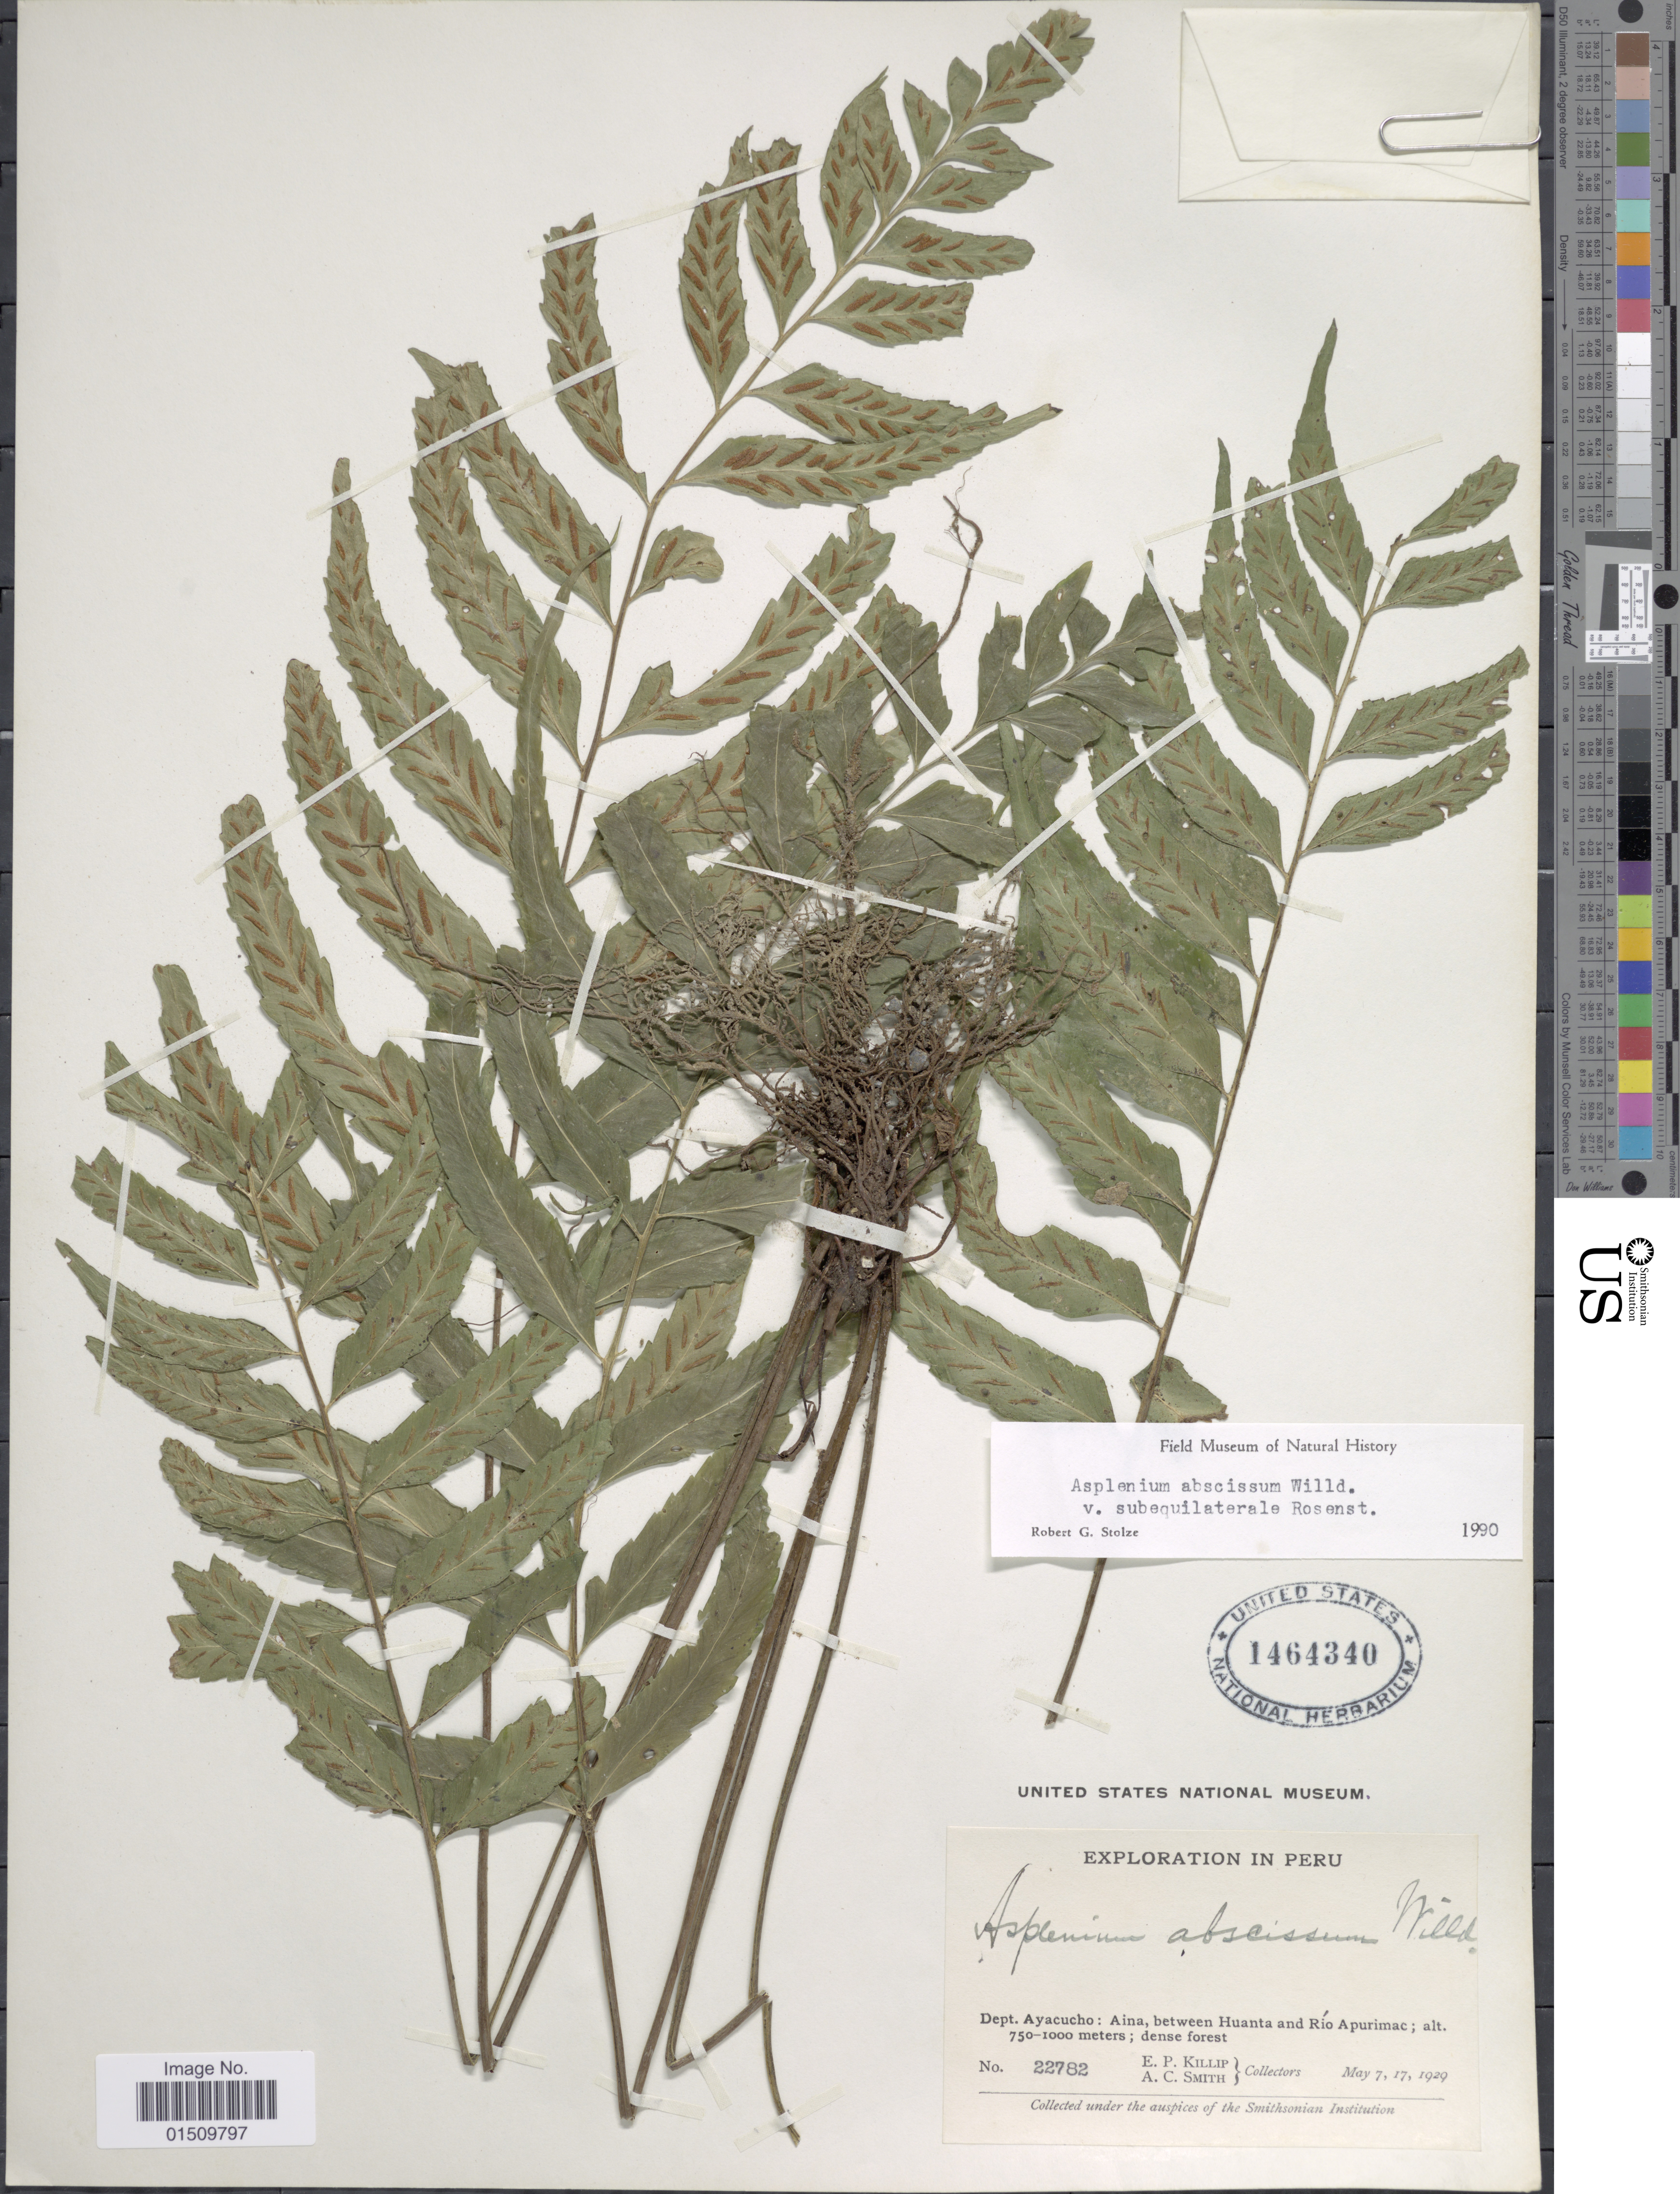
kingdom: Plantae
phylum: Tracheophyta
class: Polypodiopsida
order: Polypodiales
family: Aspleniaceae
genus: Asplenium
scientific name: Asplenium abscissum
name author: Willd.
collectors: E. P. Killip & A. C. Smith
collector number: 22782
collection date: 1929-05-07/1929-05-17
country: Peru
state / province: Ayacucho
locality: Peru, Dept. Ayacucho: Aina, between Huanta and Rio Apurimac.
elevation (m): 750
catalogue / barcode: US 1464340